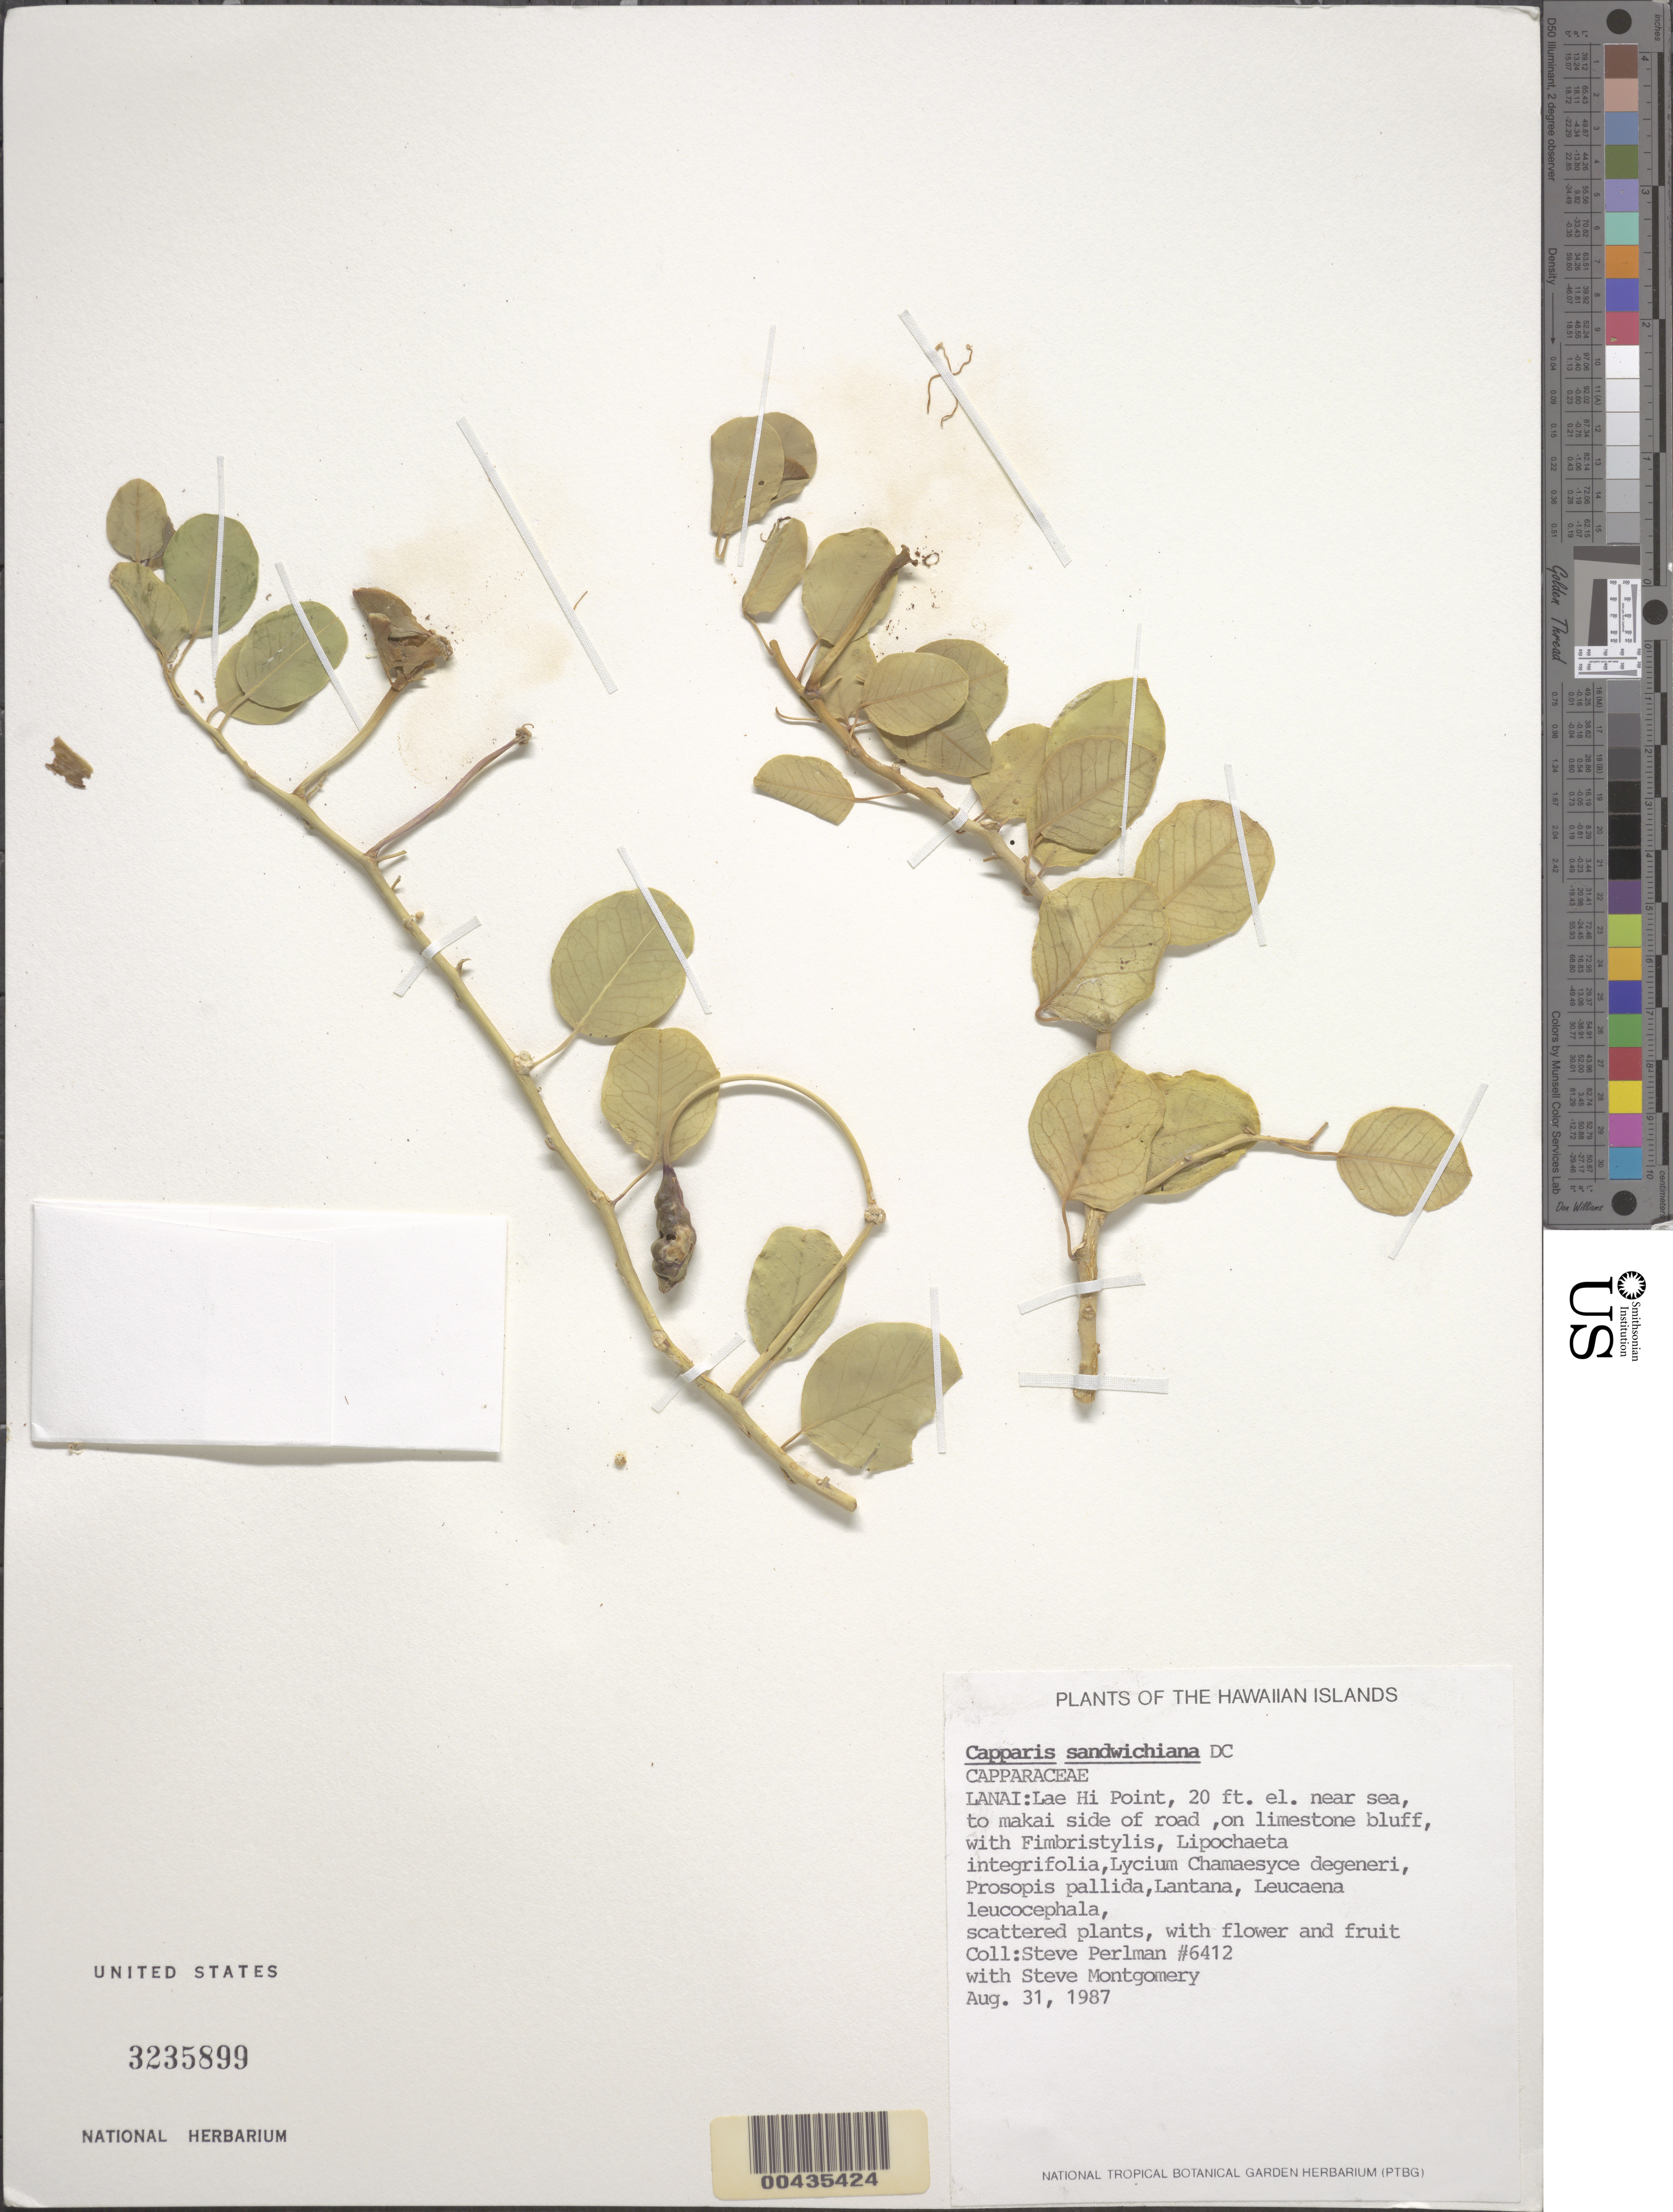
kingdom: Plantae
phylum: Tracheophyta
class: Magnoliopsida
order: Brassicales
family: Capparaceae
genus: Capparis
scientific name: Capparis sandwichiana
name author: DC.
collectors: S. P. Perlman & S. Montgomery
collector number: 6412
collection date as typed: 31 Aug 1987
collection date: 1987-08-31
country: United States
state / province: Hawaii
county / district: Maui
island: Lana'i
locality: Lae Hi Point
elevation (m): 6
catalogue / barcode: US 3235899